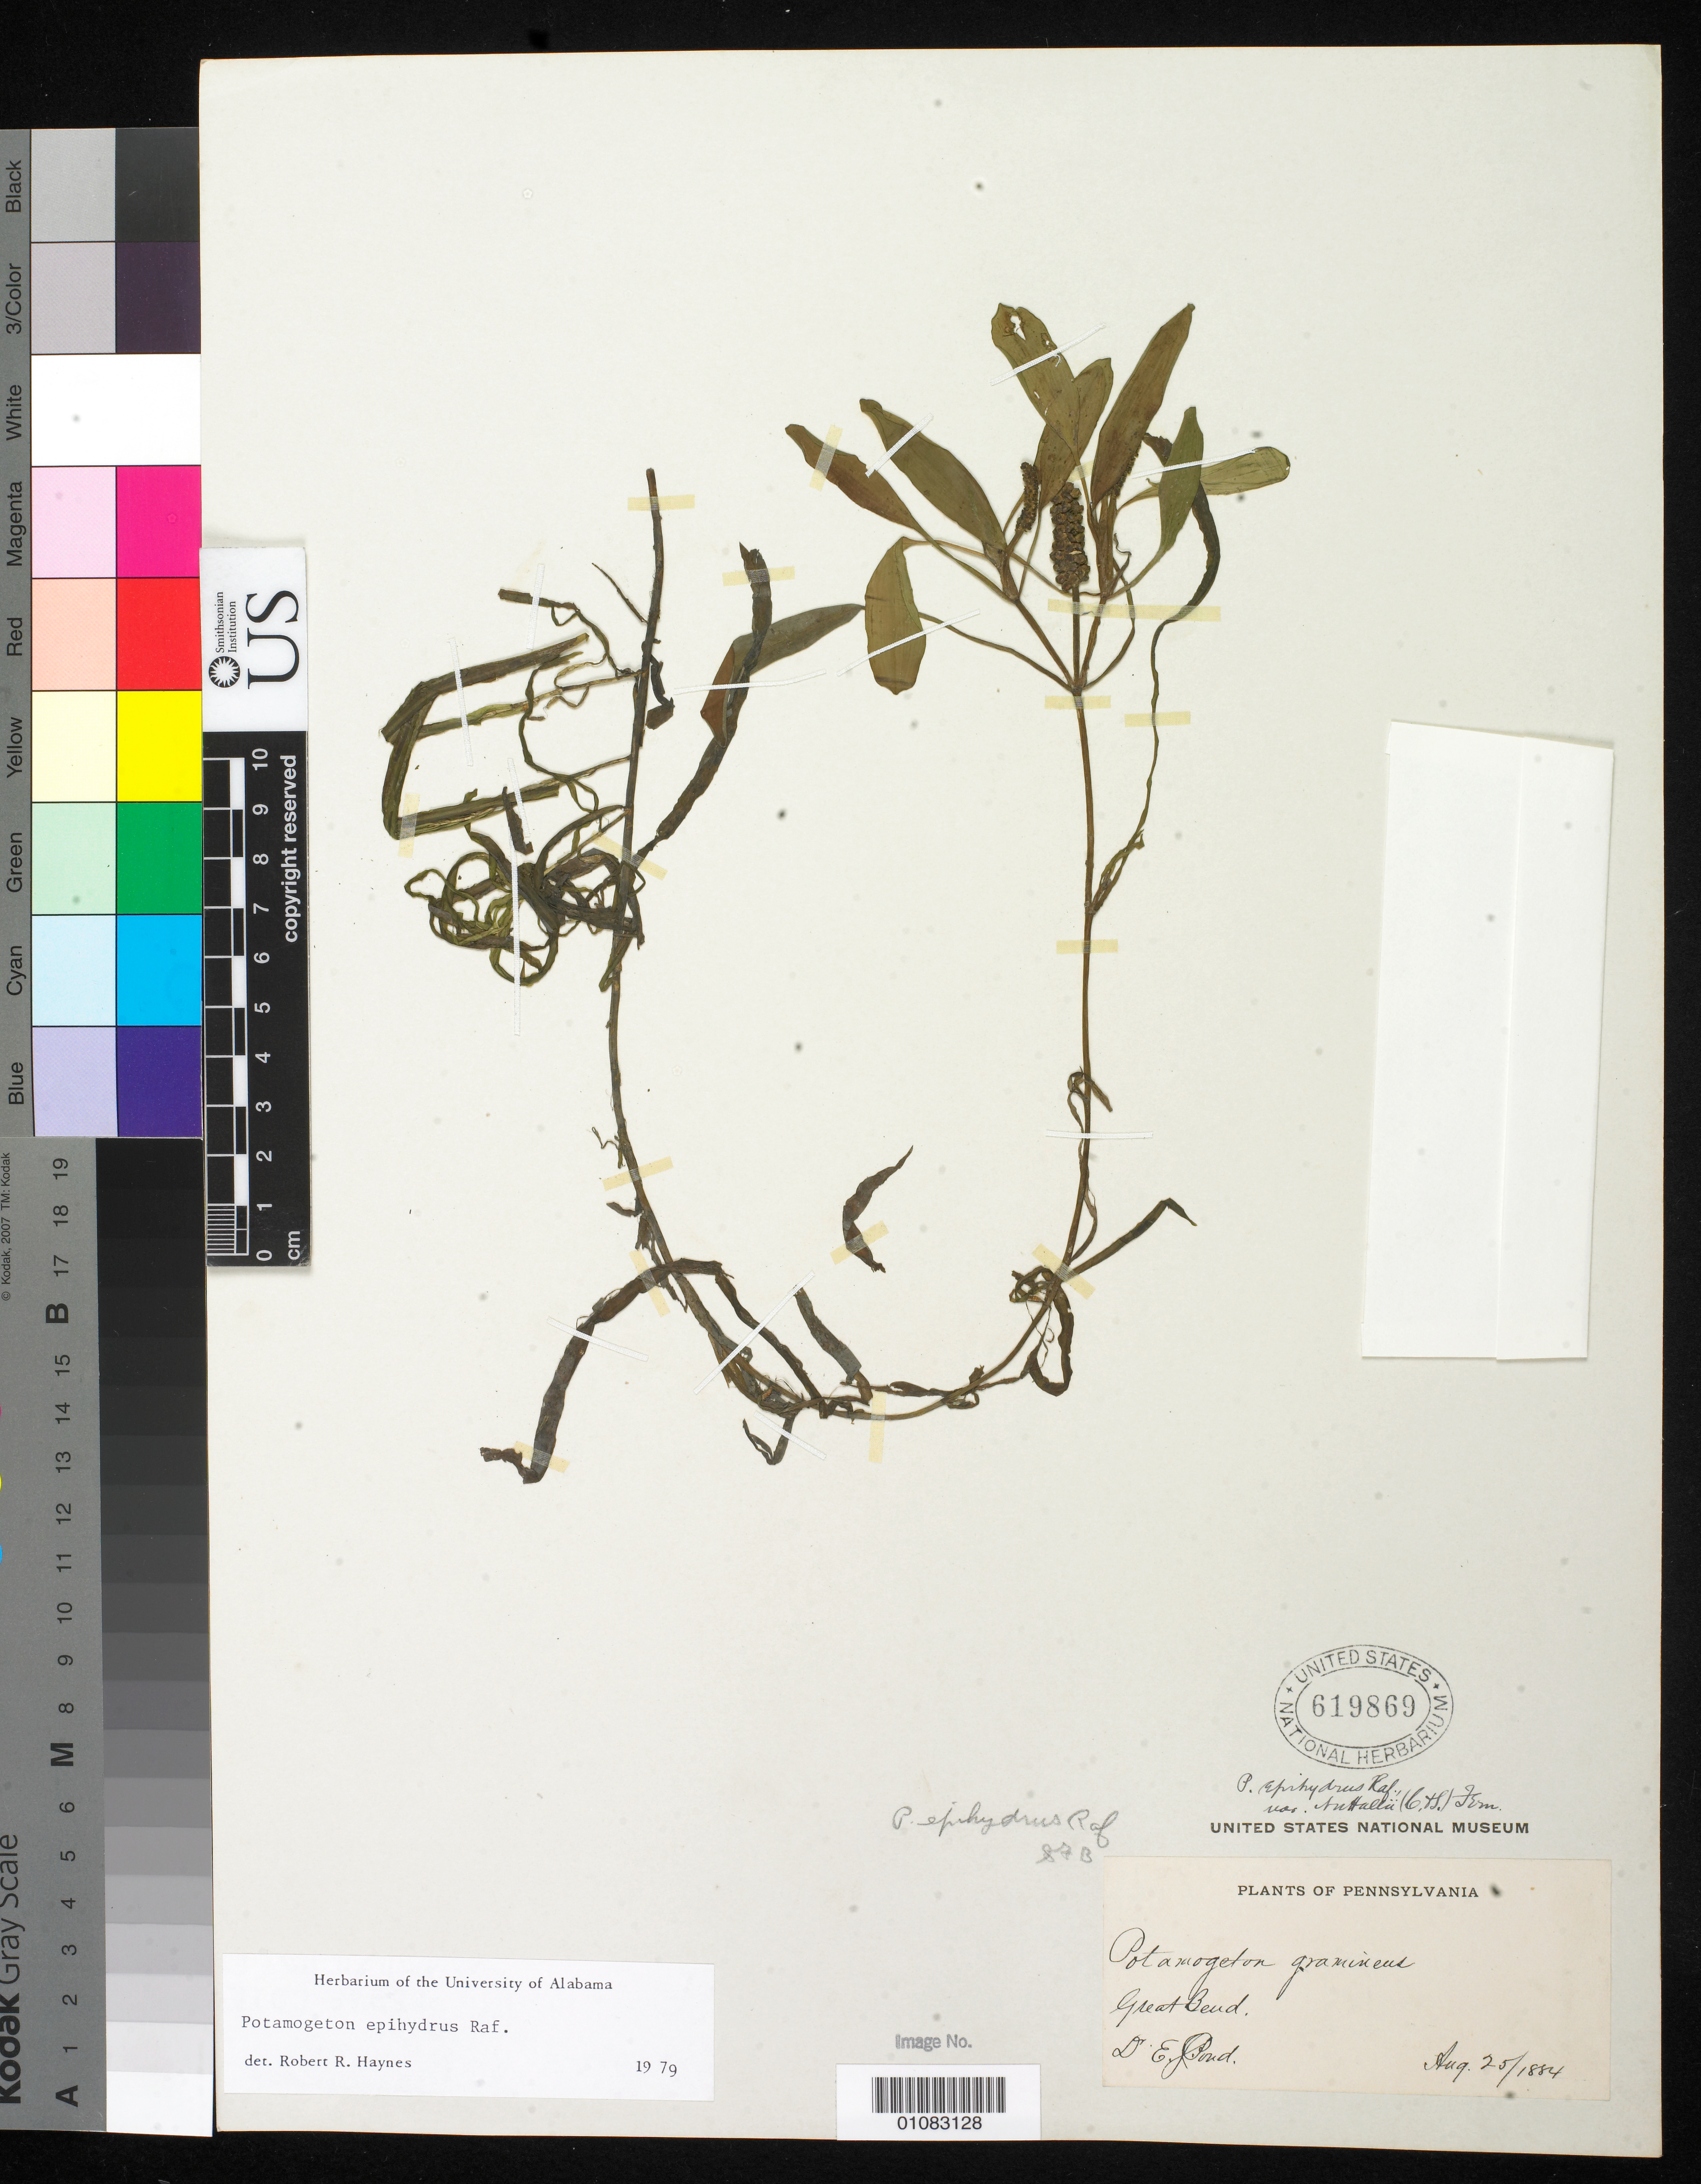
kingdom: Plantae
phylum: Tracheophyta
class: Liliopsida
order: Alismatales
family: Potamogetonaceae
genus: Potamogeton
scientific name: Potamogeton epihydrus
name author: Raf.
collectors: D. Bond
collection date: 1884-08-25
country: United States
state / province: Pennsylvania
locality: Great Bend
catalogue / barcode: US 619869